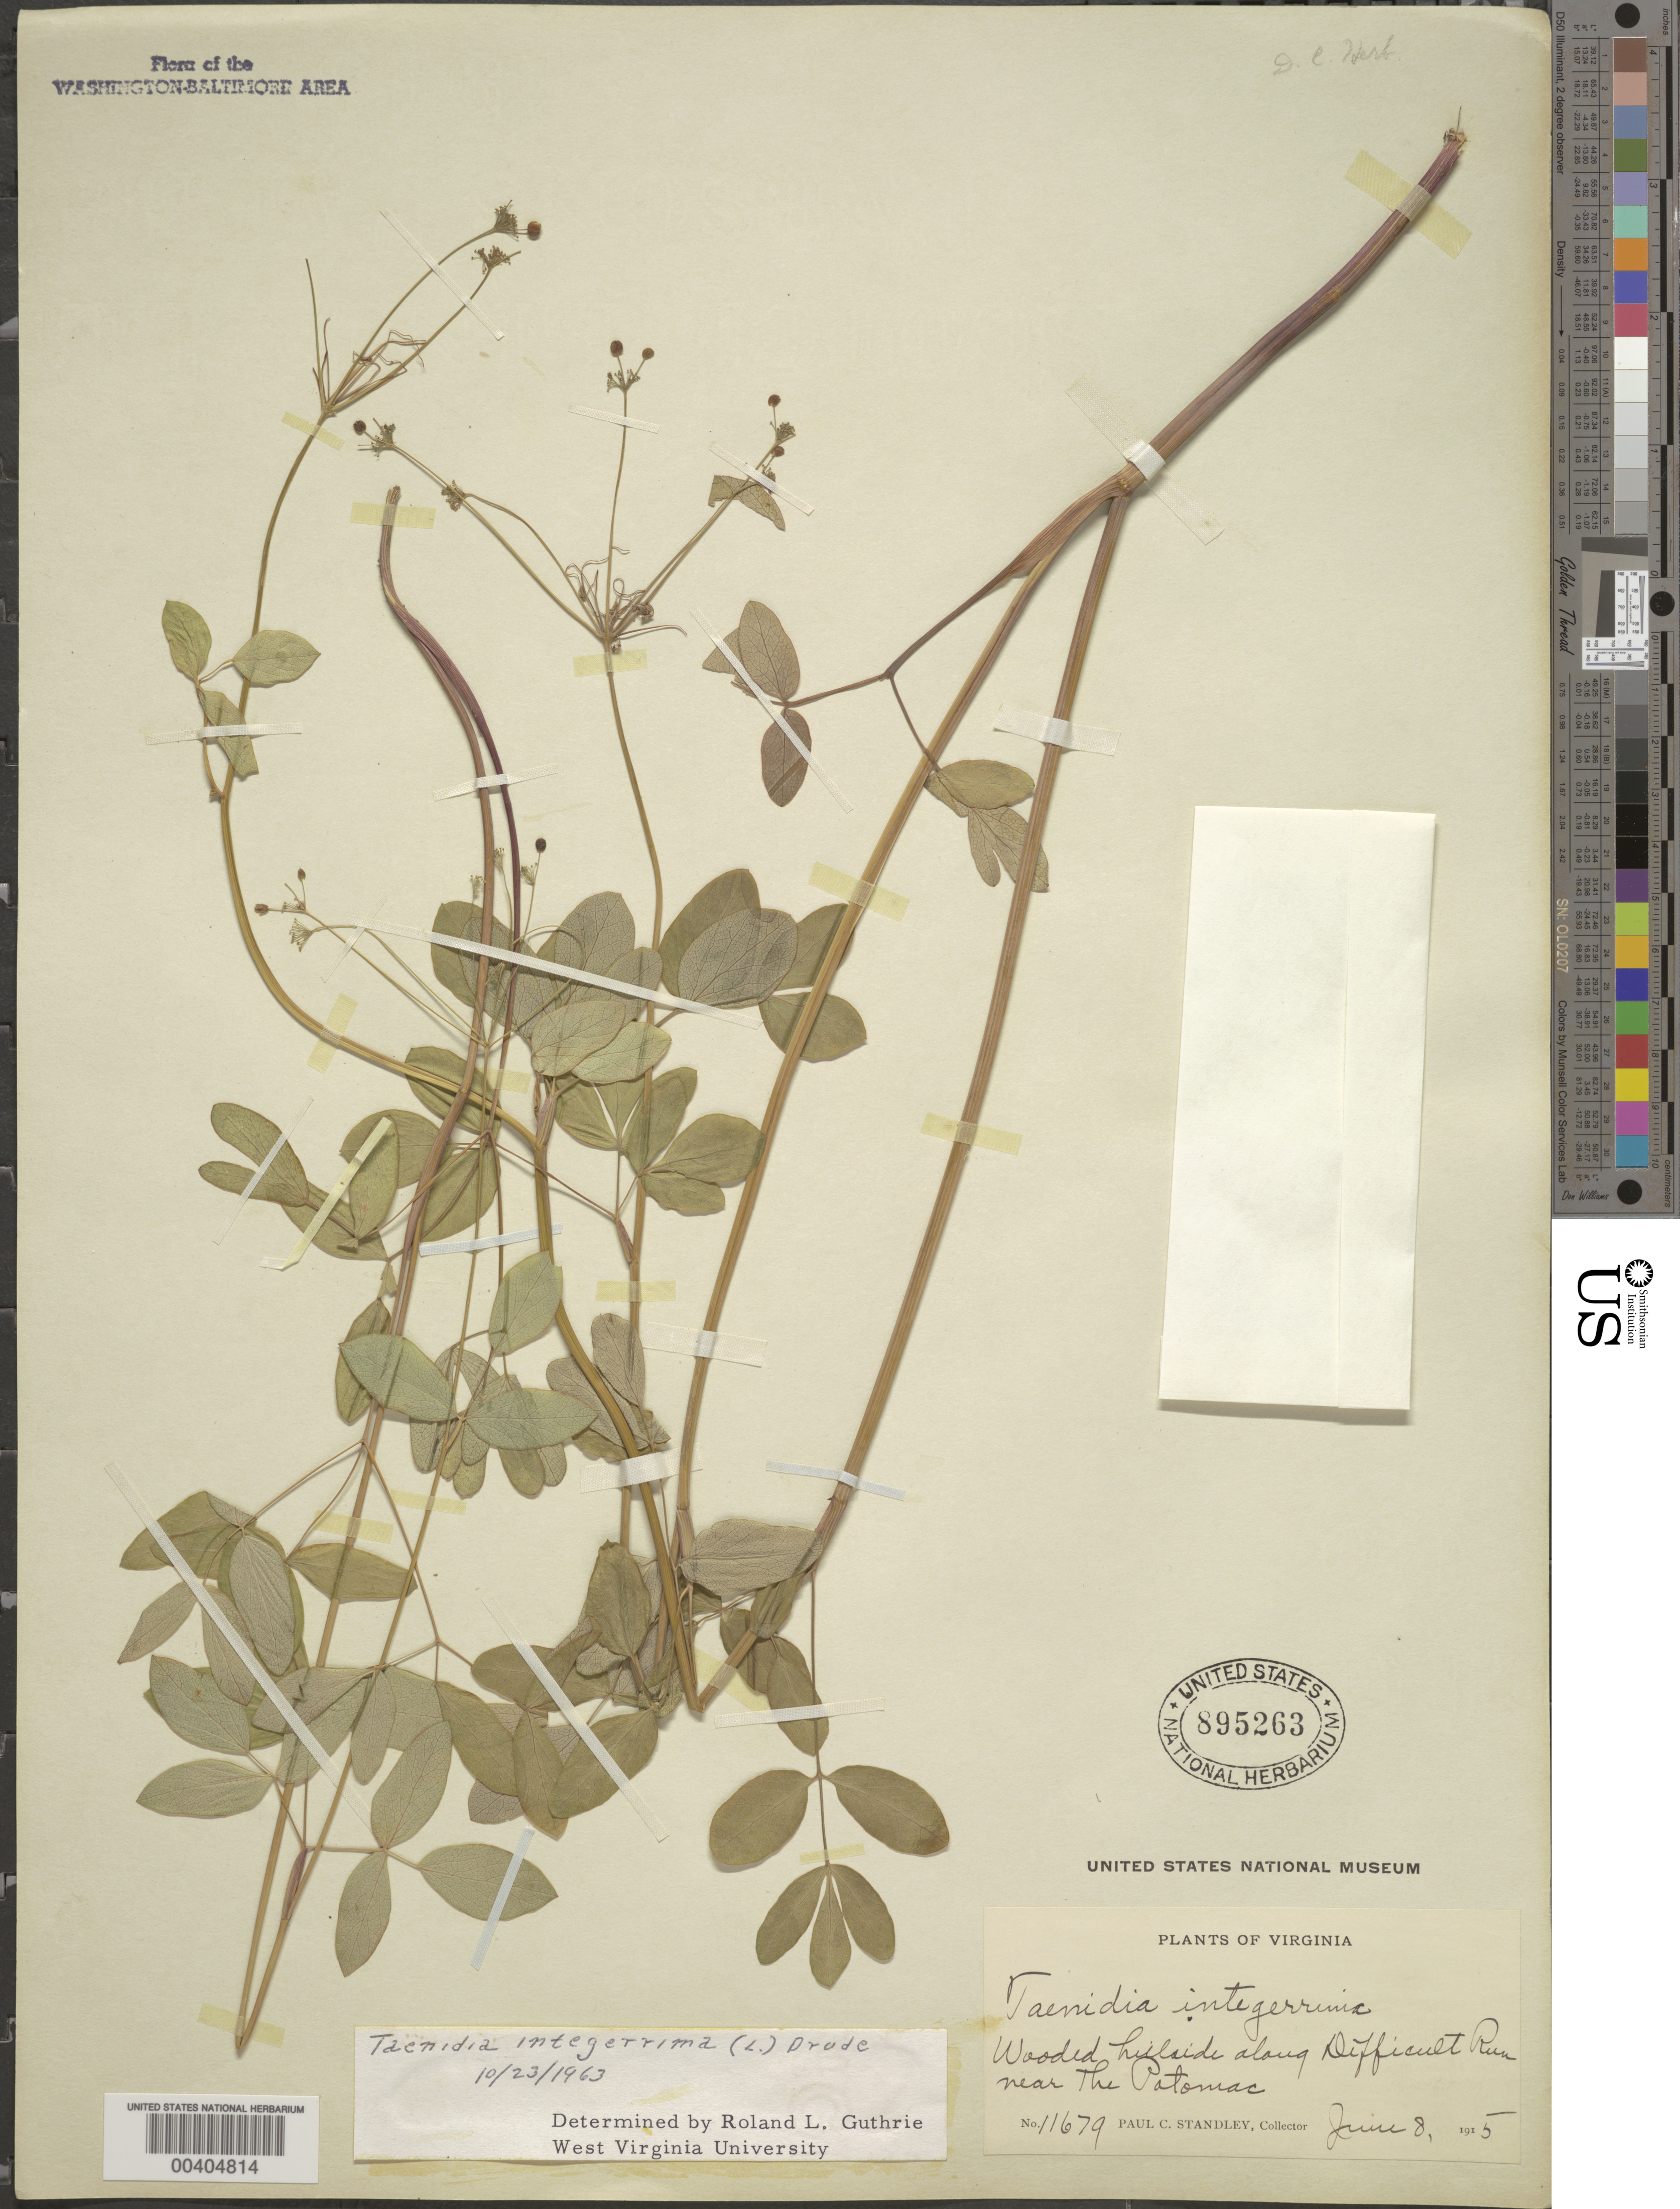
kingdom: Plantae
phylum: Tracheophyta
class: Magnoliopsida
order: Apiales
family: Apiaceae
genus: Taenidia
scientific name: Taenidia integerrima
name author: (L.) Drude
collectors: P. C. Standley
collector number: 11679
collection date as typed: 08 Jun 1915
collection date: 1915-06-08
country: United States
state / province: Virginia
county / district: Fairfax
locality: Difficult Run near the Potomac C. & O. Canal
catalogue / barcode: US 895263